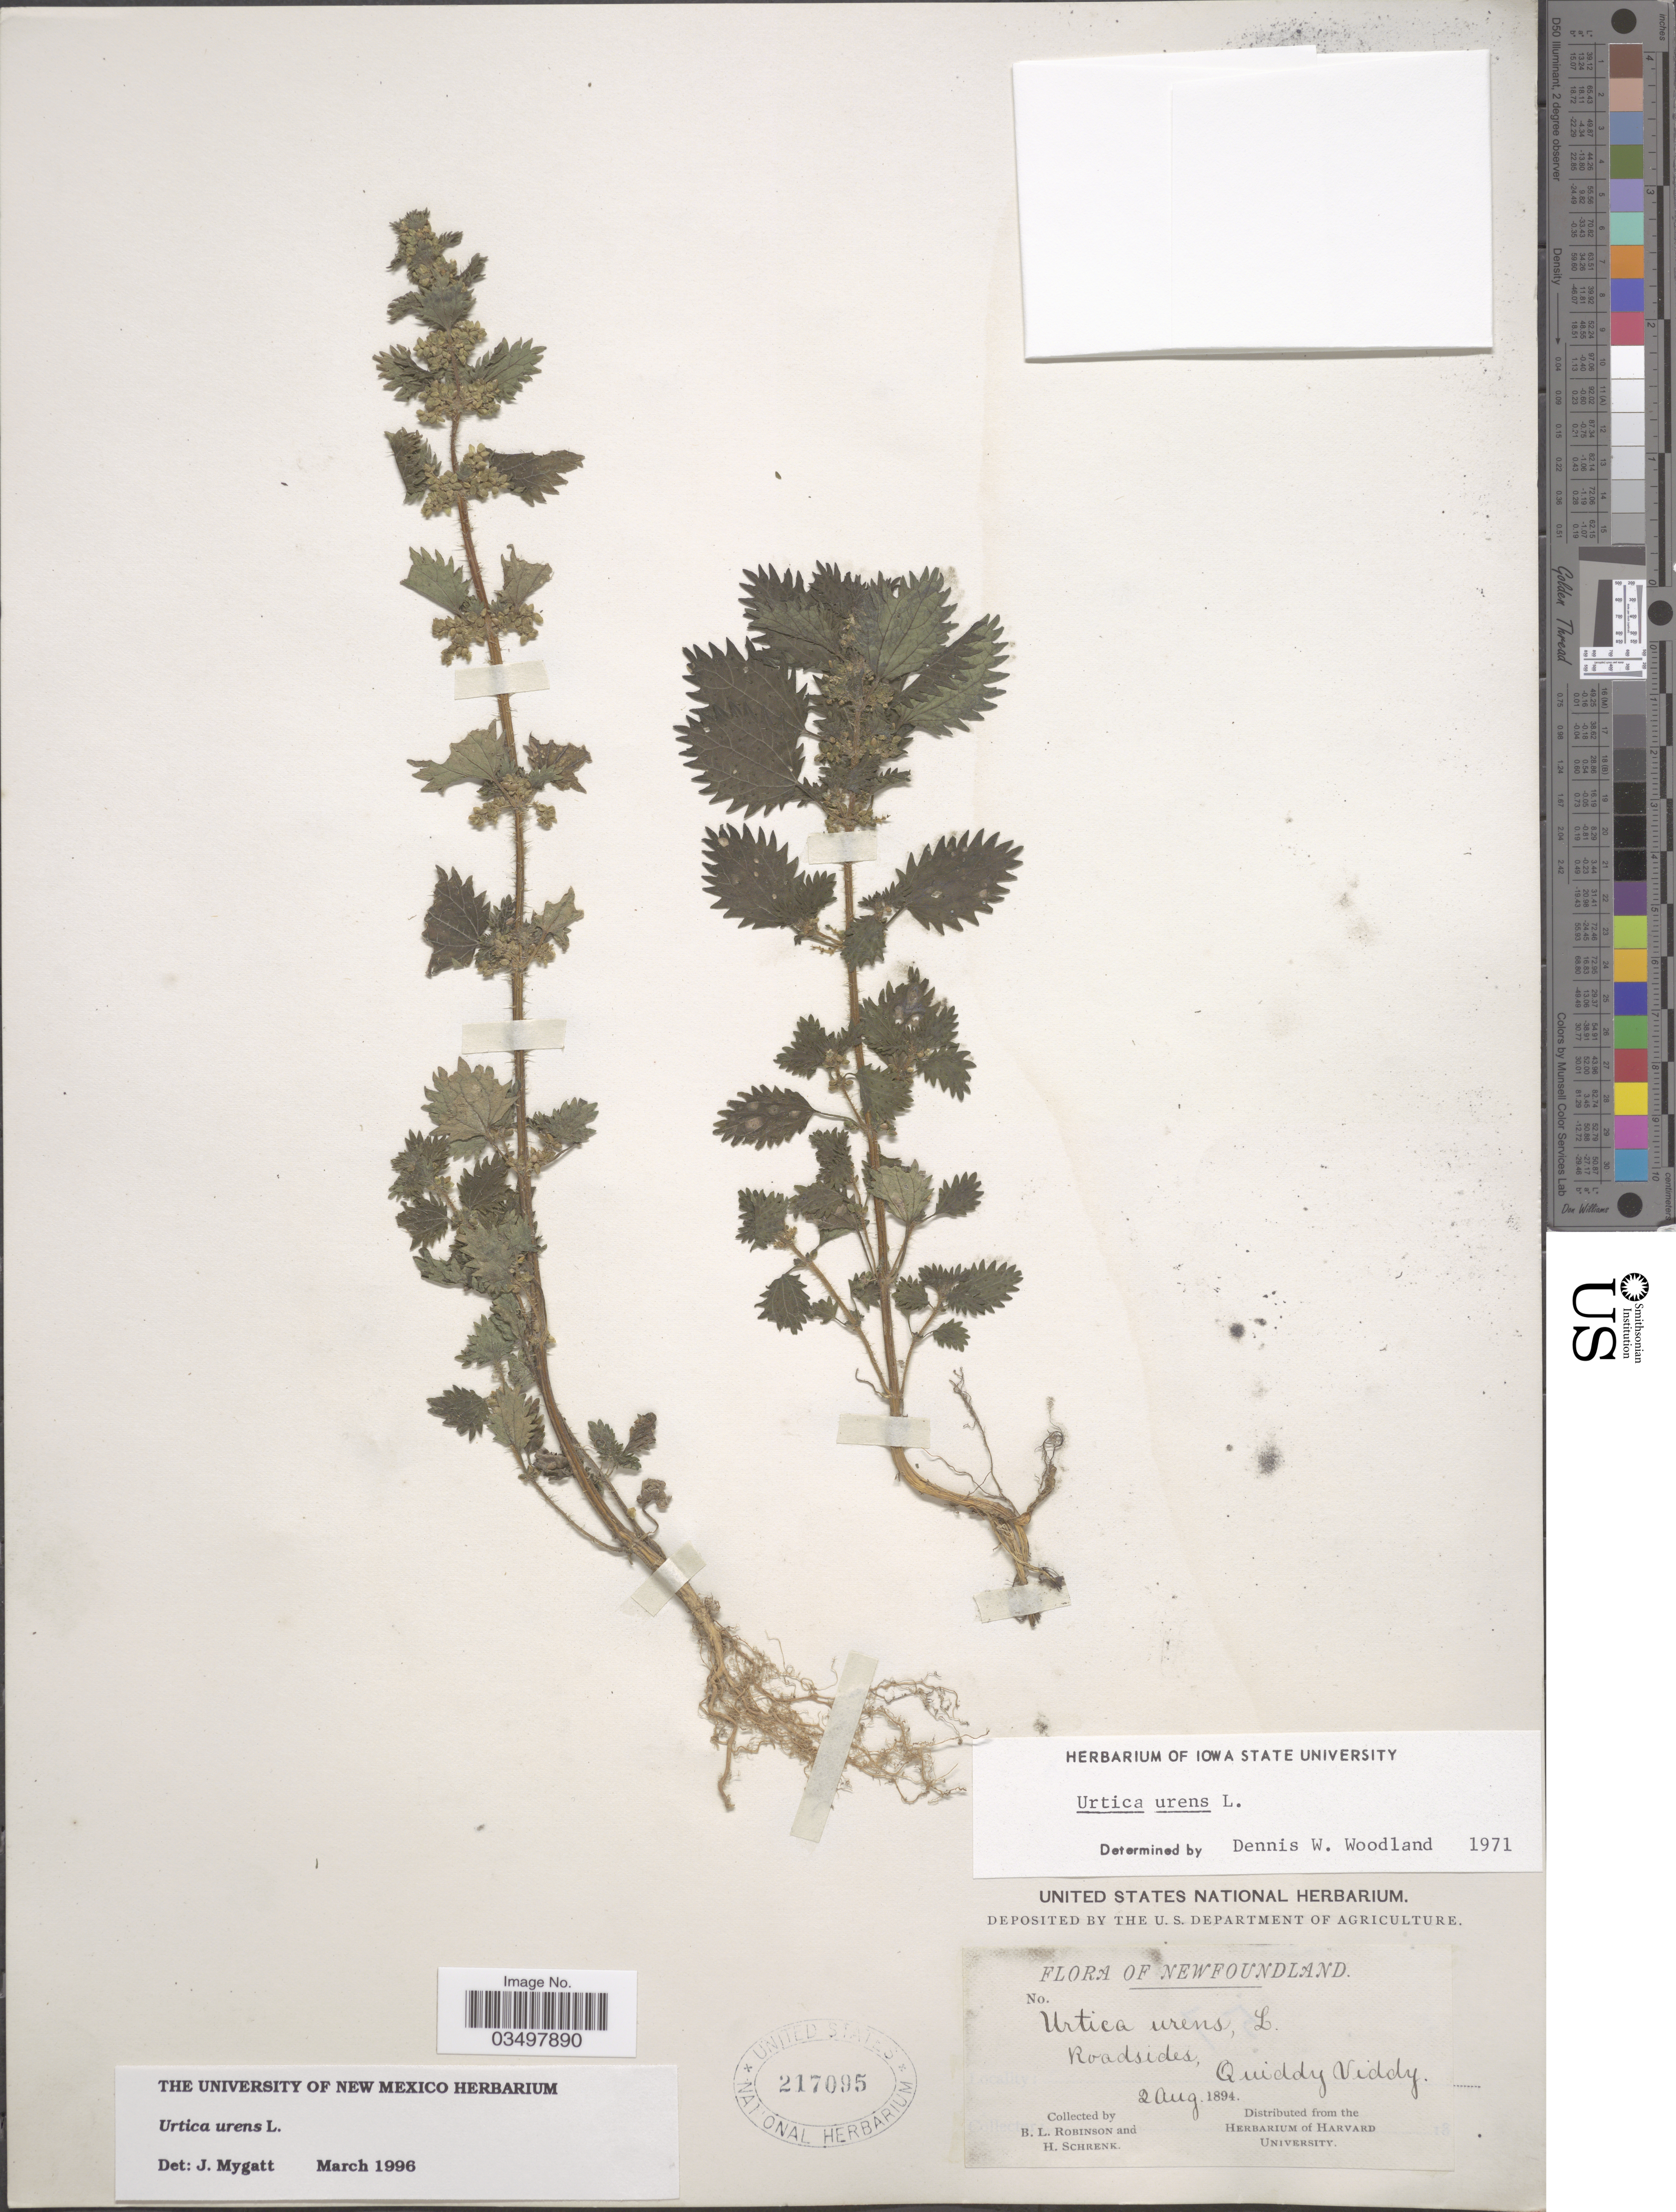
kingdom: Plantae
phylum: Tracheophyta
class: Magnoliopsida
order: Rosales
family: Urticaceae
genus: Urtica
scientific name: Urtica urens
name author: L.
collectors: B. L. Robinson & H. Schrenk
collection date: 1894-08-02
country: Canada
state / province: Newfoundland and Labrador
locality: Quiddy Viddy.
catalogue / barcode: US 217095